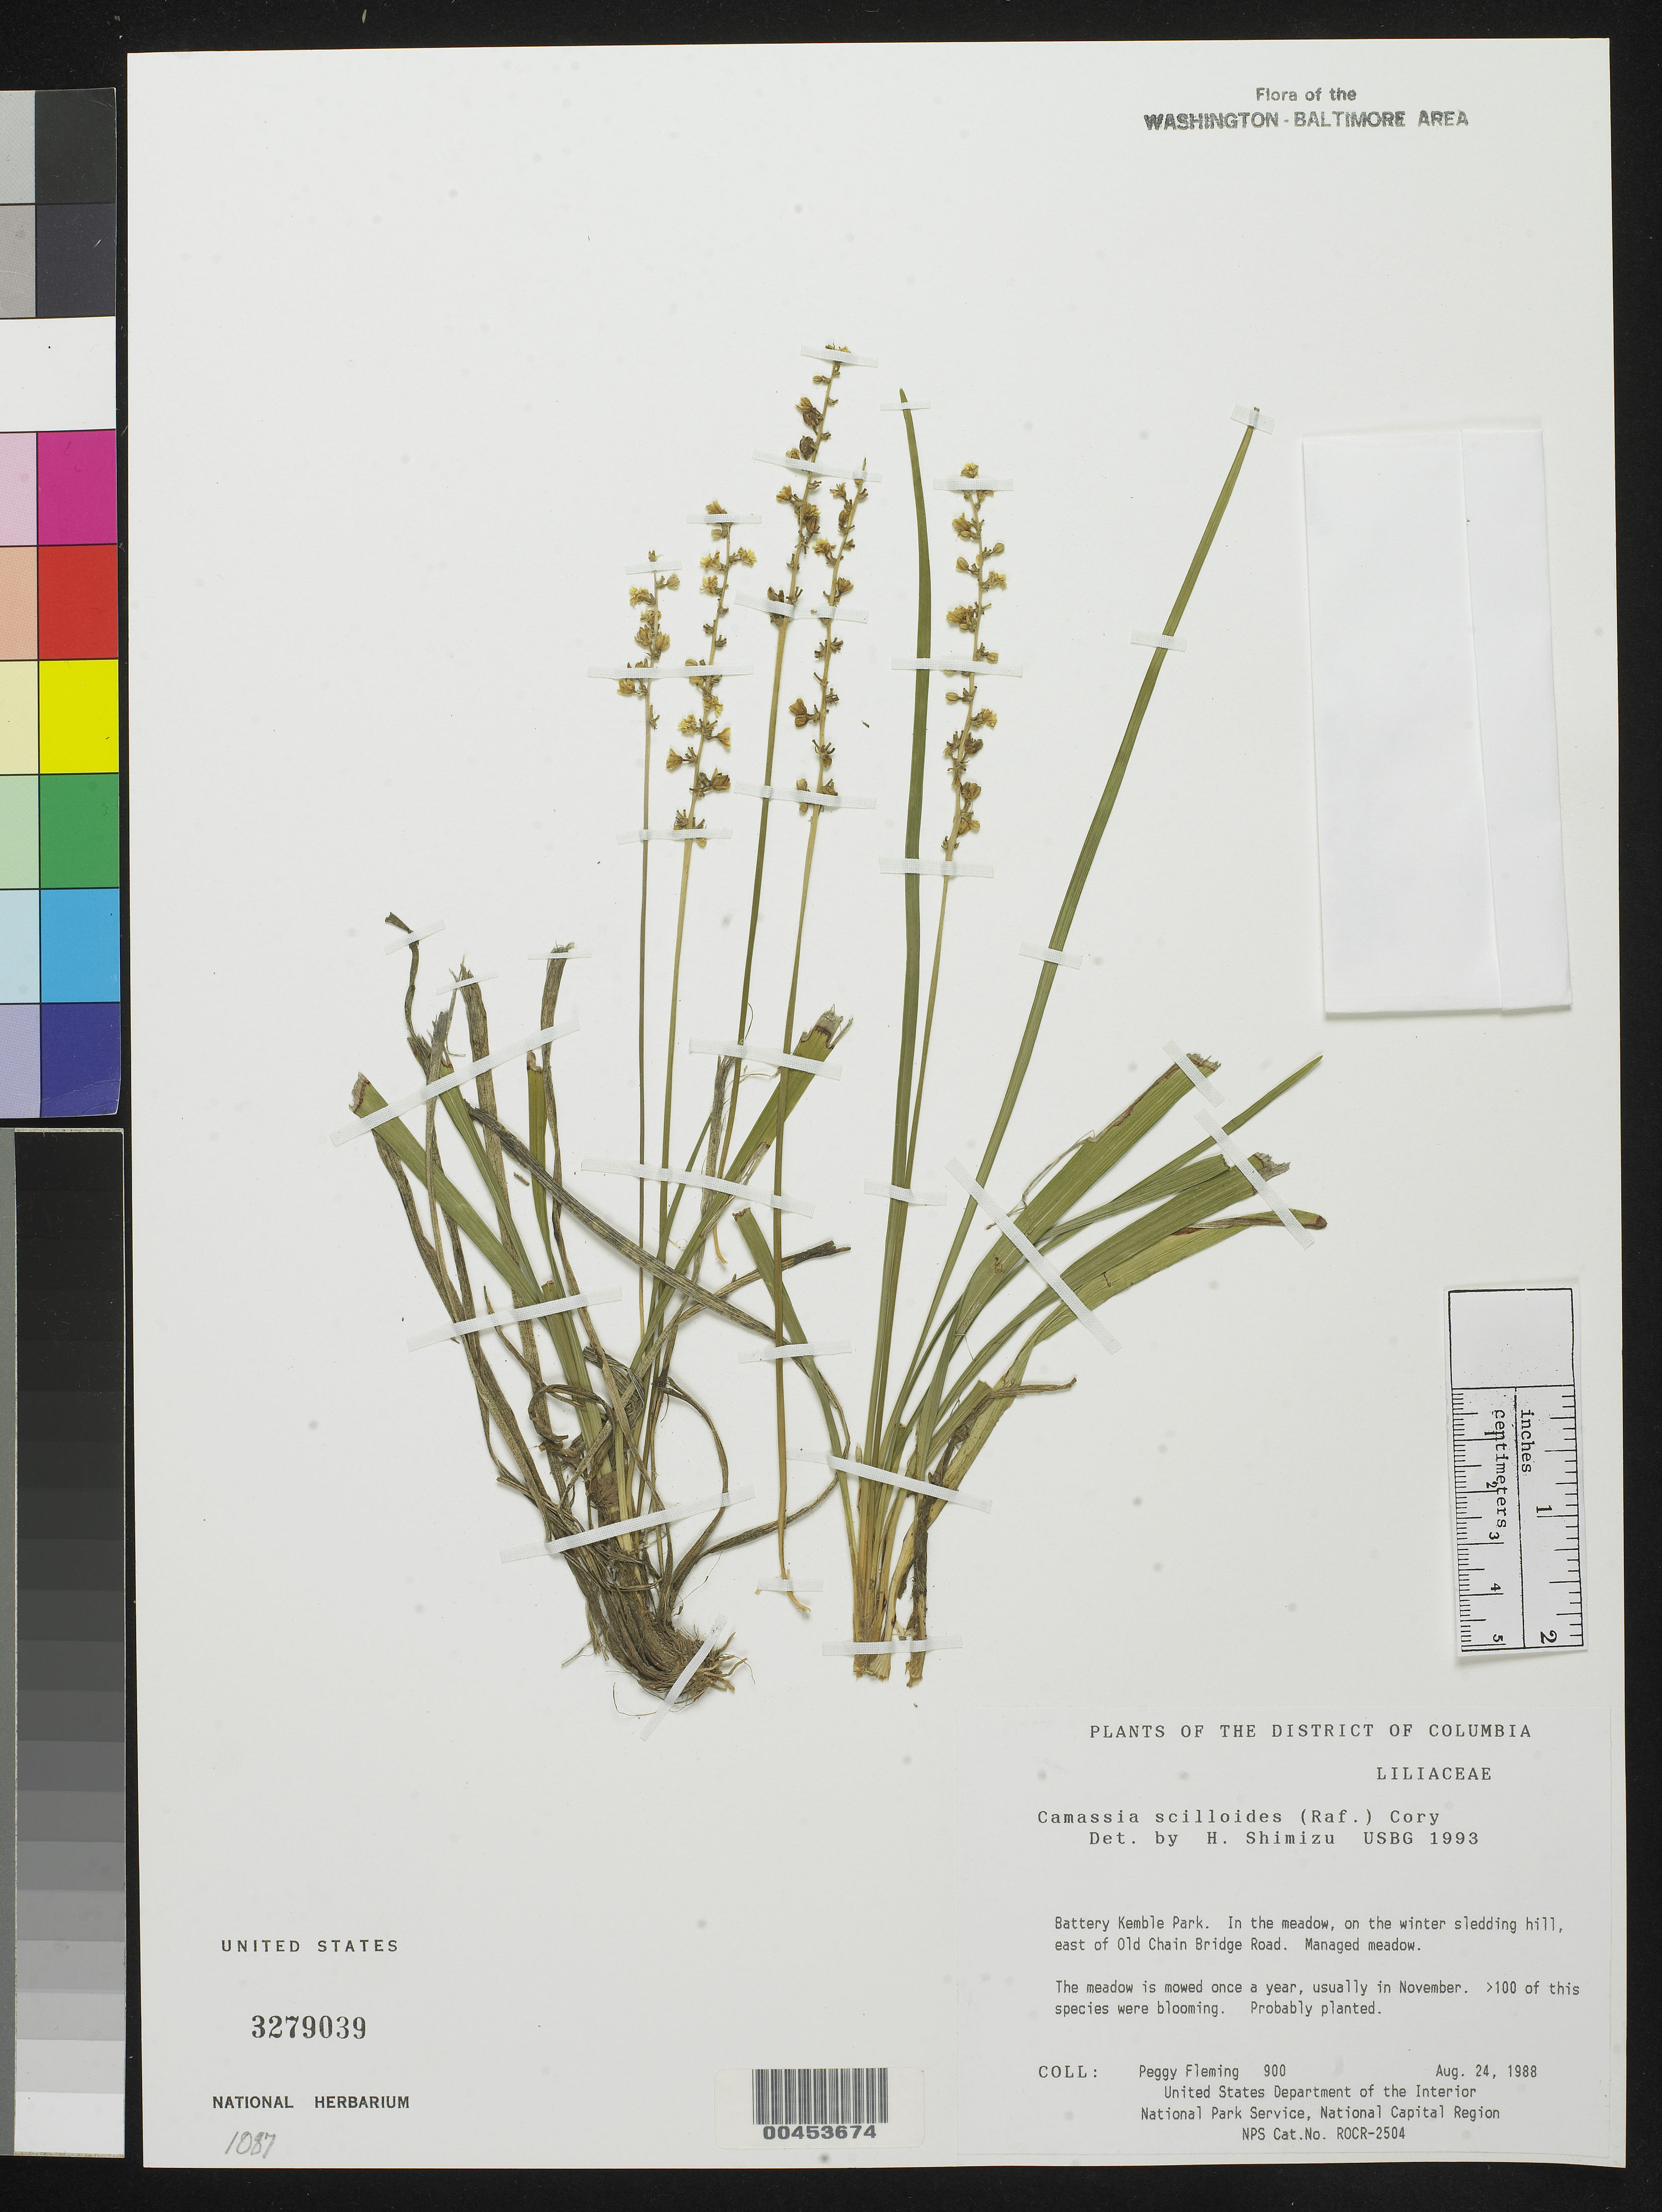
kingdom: Plantae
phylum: Tracheophyta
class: Liliopsida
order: Asparagales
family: Asparagaceae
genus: Liriope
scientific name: Liriope spicata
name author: Lour.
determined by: Strong, M. T., (US), Smithsonian Institution - National Museum of Natural History (UNITED STATES)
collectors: P. Fleming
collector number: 900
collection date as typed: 24 Aug 1988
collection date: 1988-08-24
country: United States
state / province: District of Columbia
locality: Battery Kemble Park, E of Old Chain Bridge Road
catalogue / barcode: US 3279039